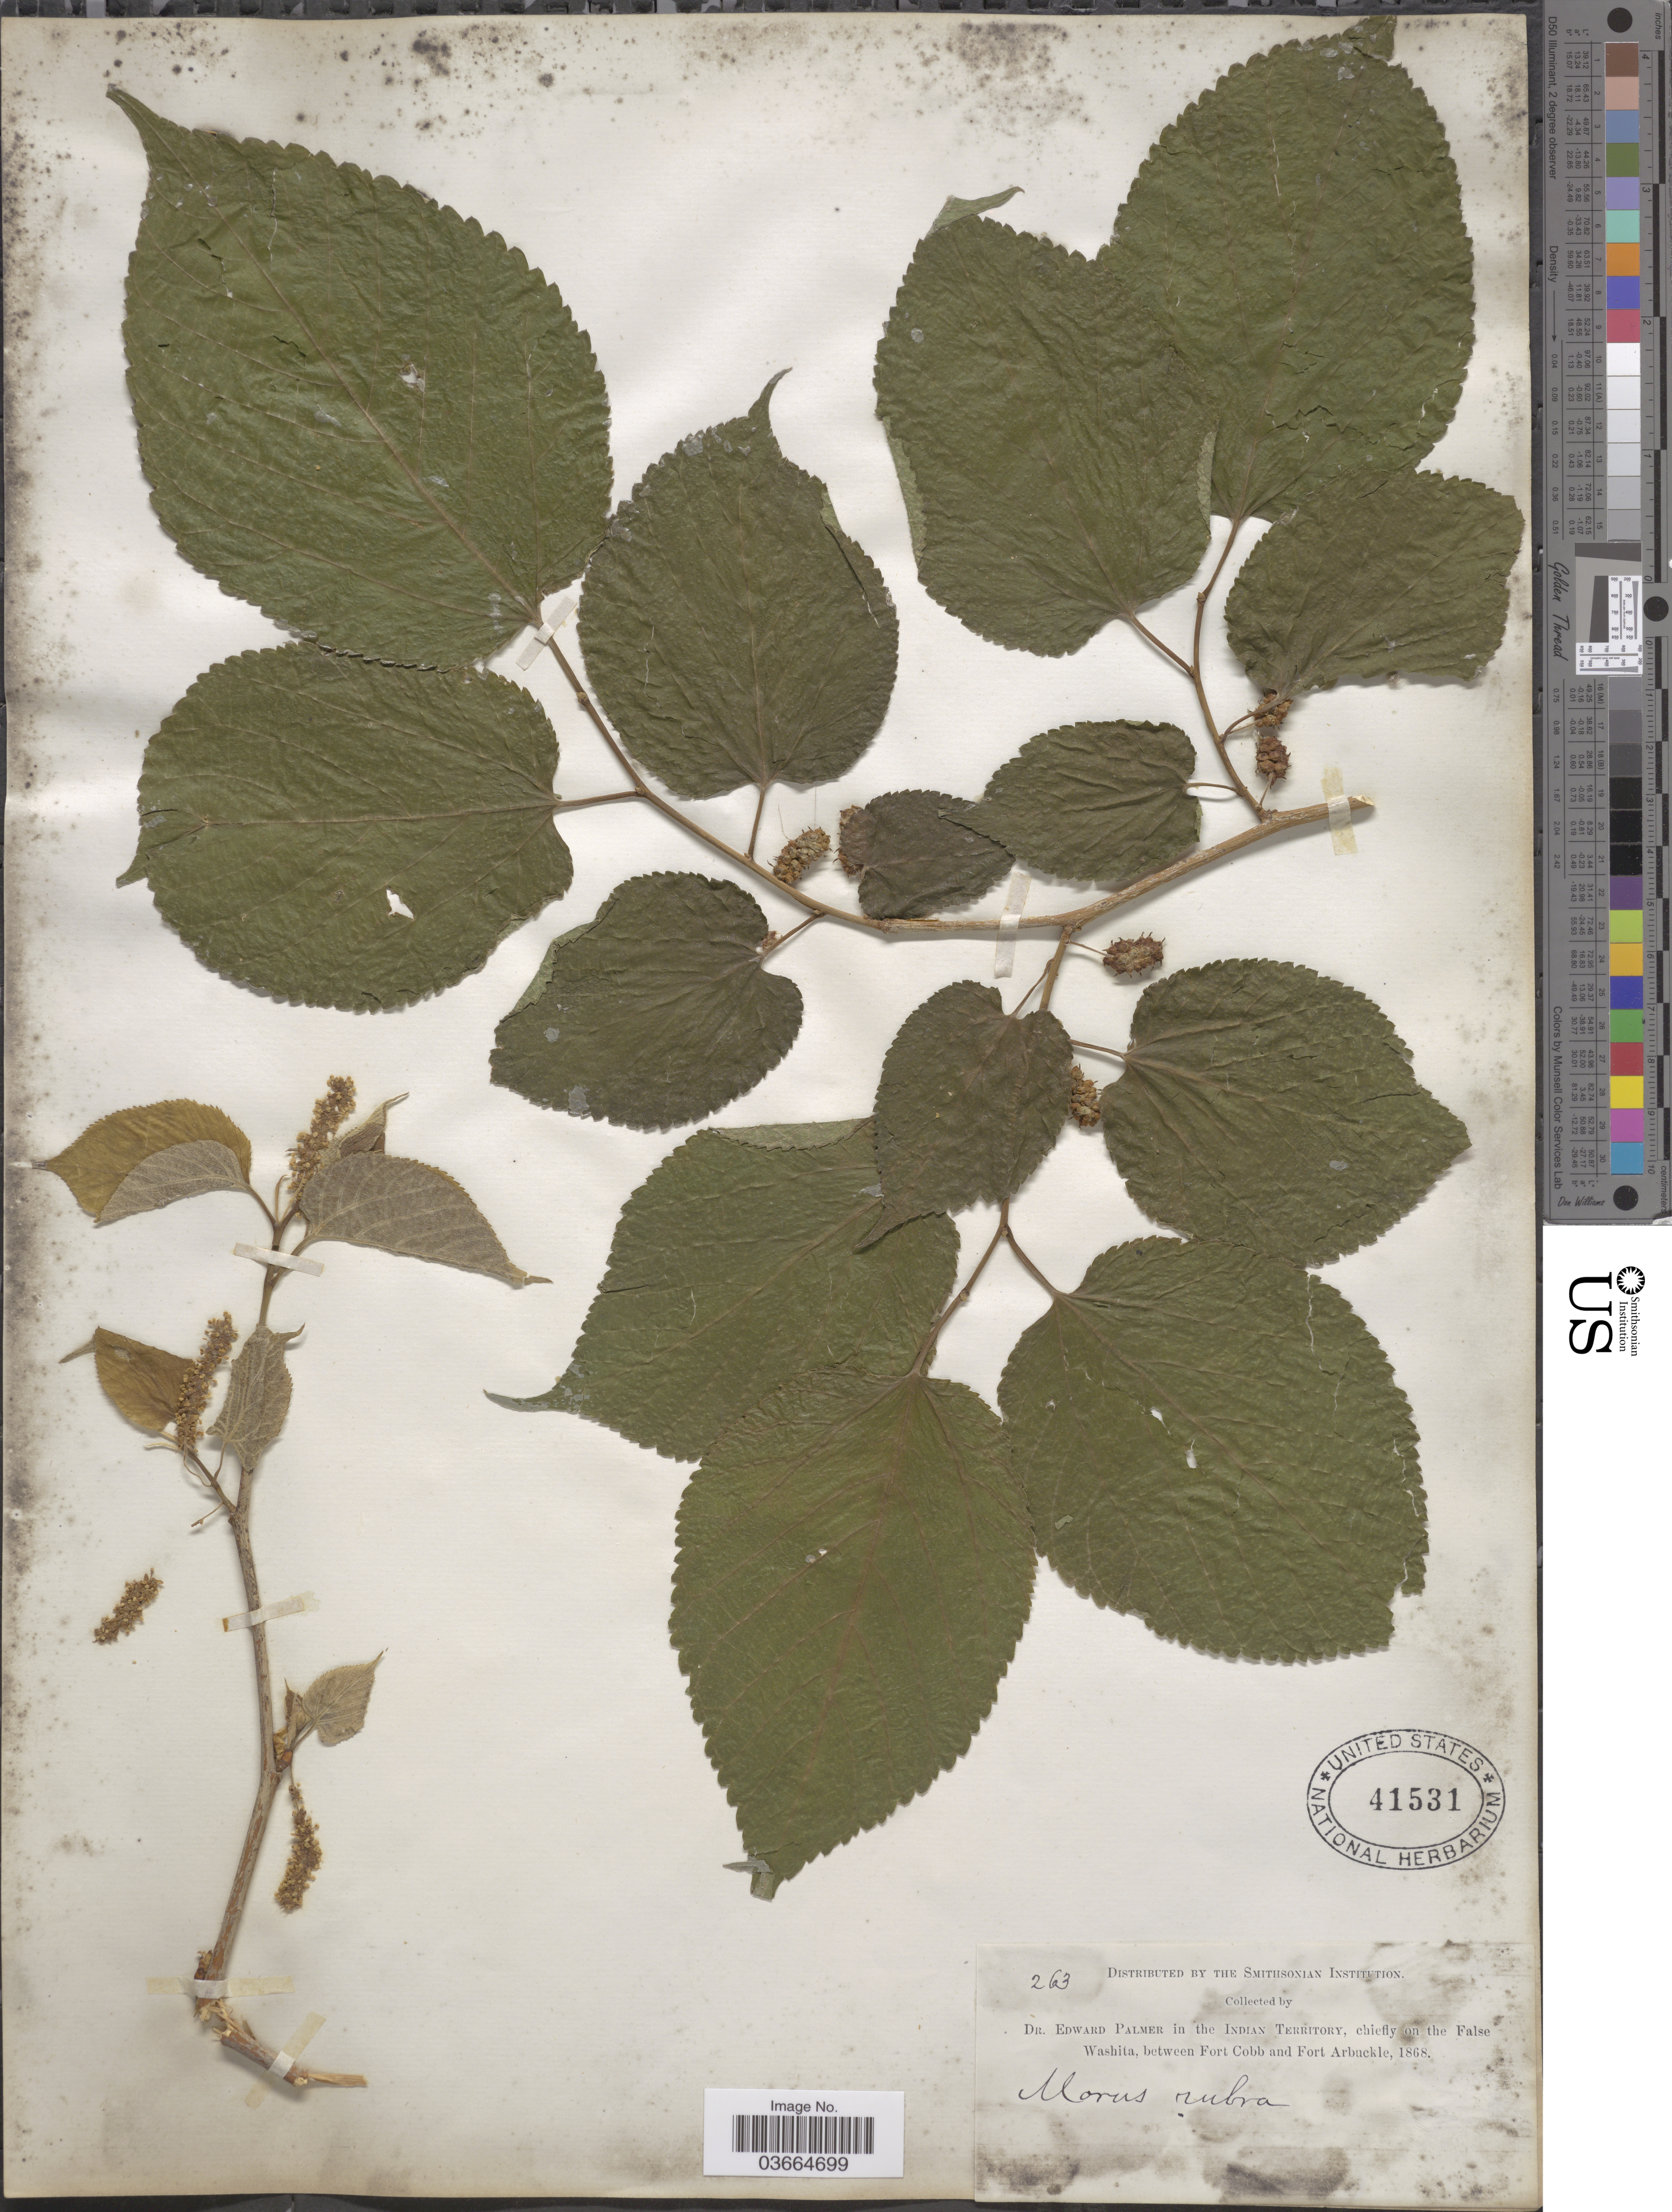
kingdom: Plantae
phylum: Tracheophyta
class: Magnoliopsida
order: Rosales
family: Moraceae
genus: Morus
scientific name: Morus rubra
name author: L.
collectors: E. Palmer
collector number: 263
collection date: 1868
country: United States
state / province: Oklahoma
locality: In the Indian Territory, chiefly on the False Washita, between Fort Cobb and Fort Arbuckle.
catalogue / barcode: US 41531